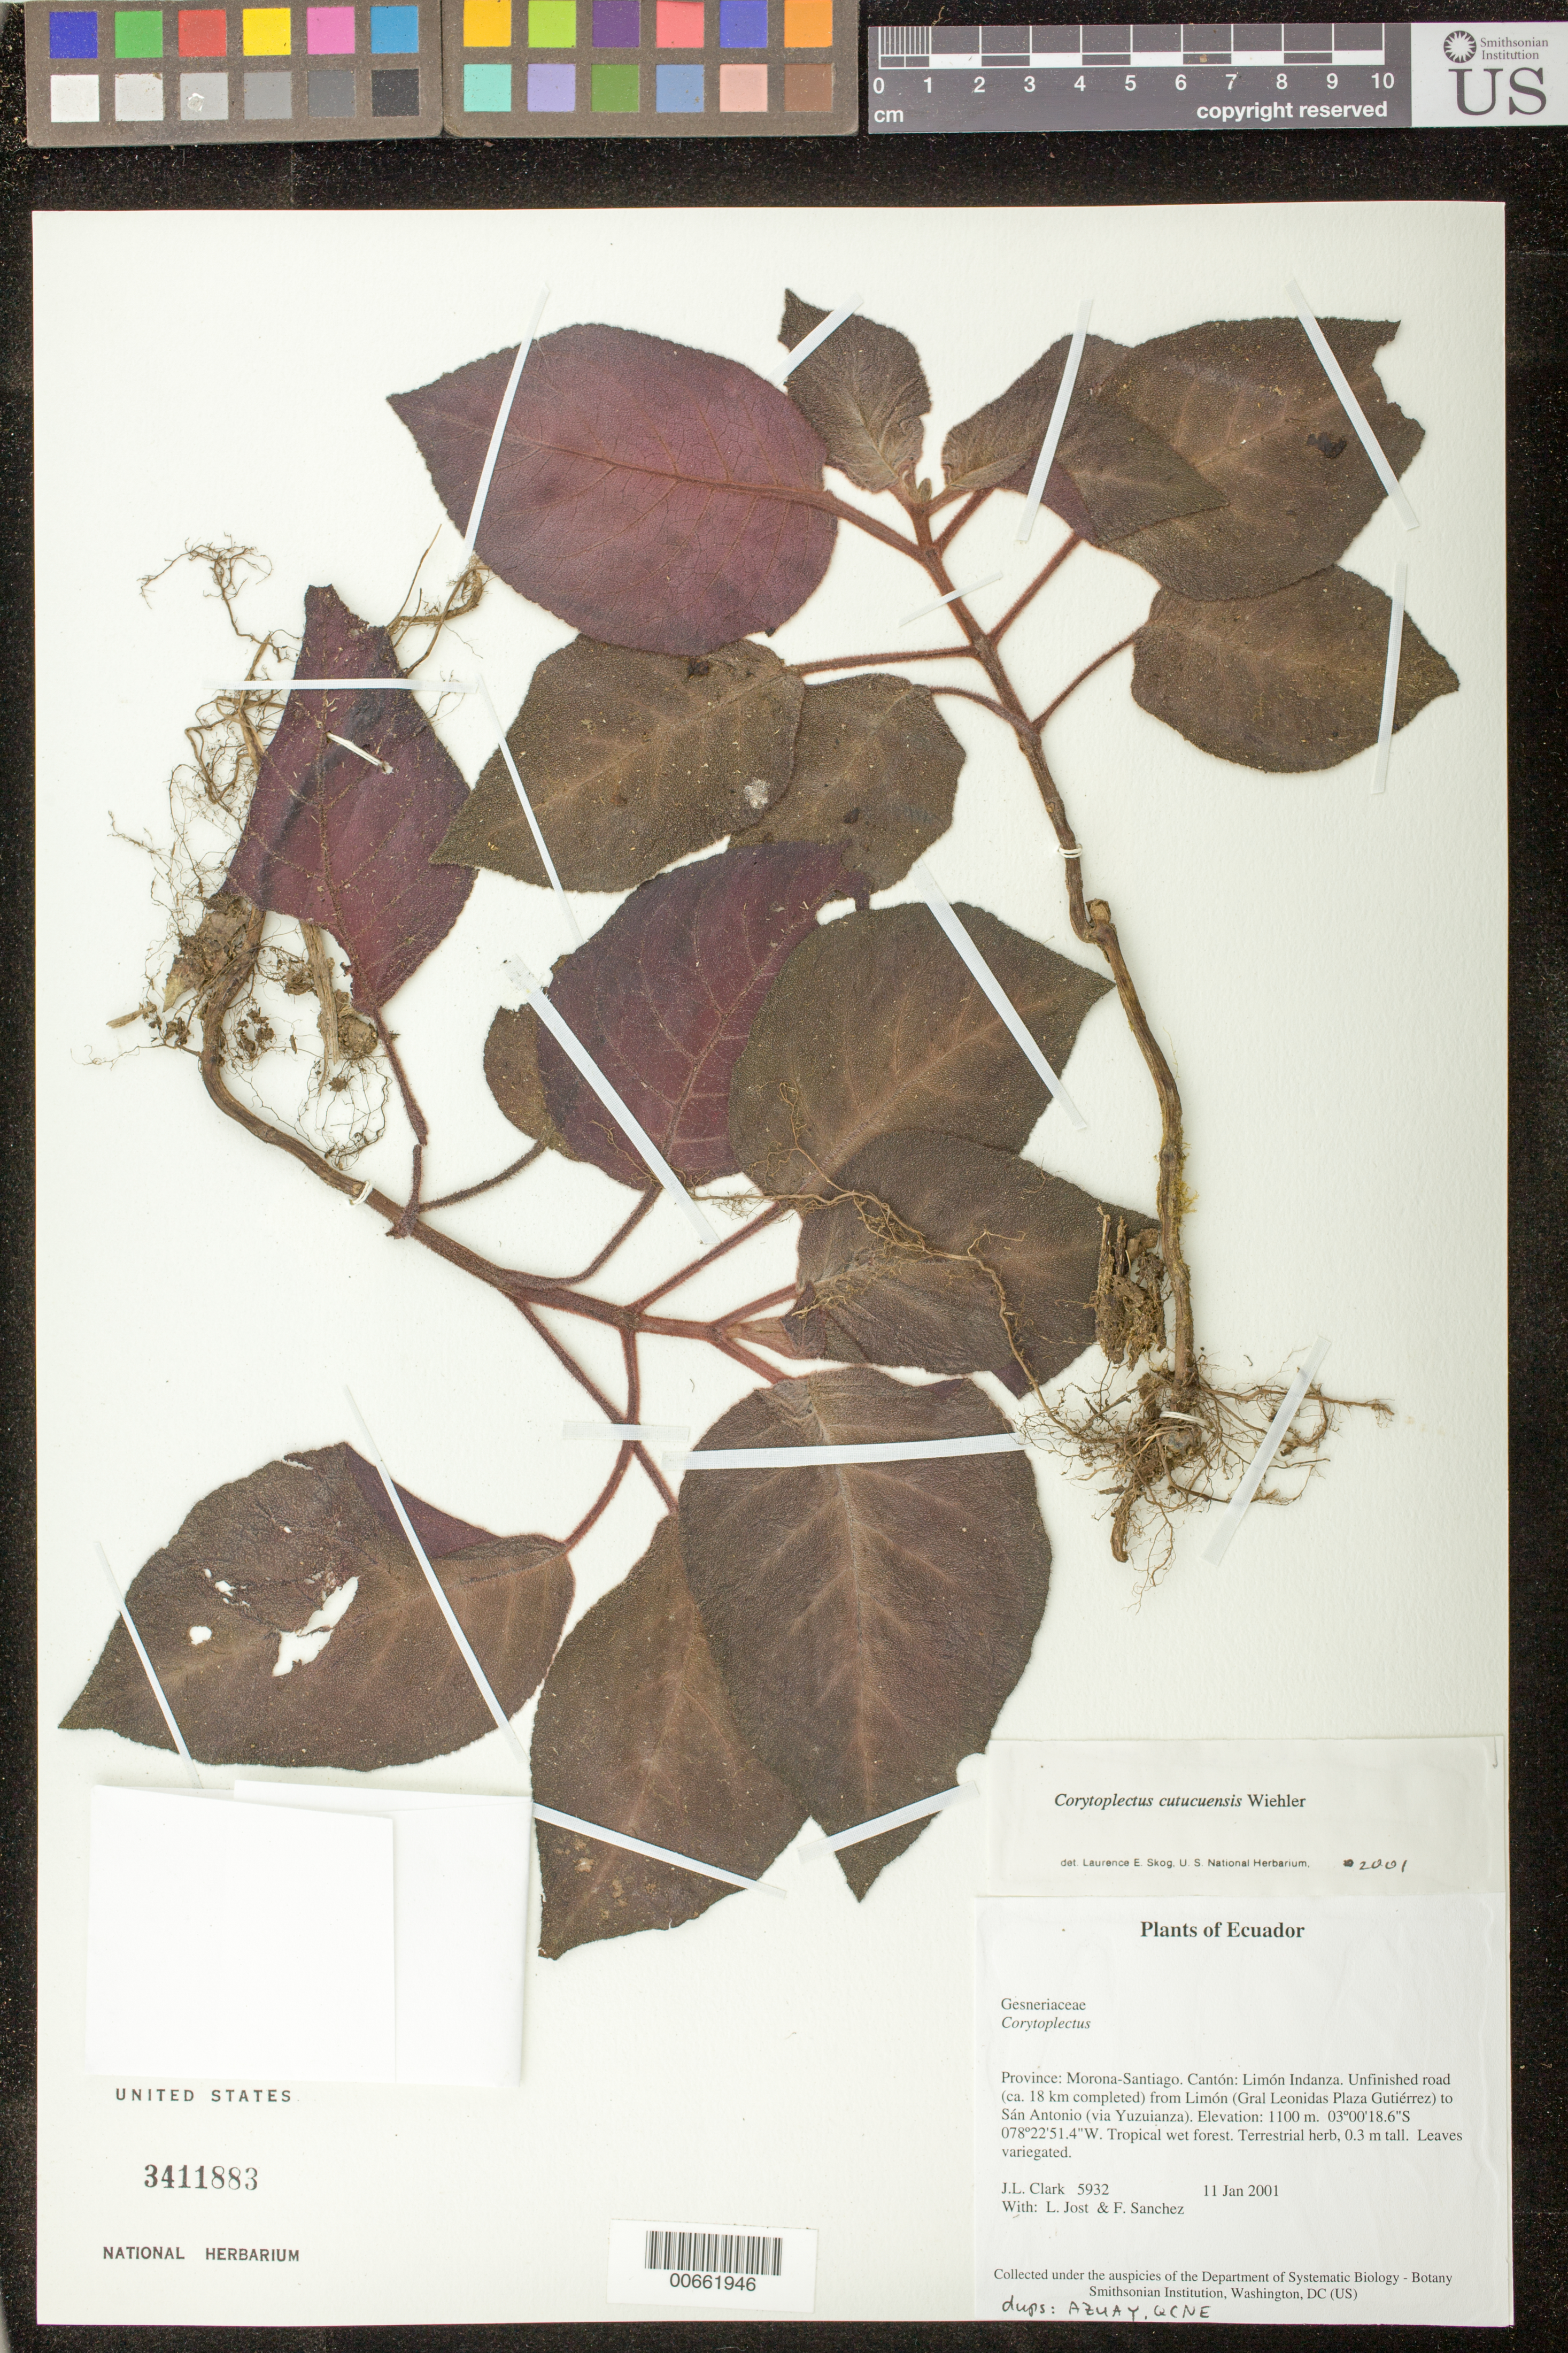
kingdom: Plantae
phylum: Tracheophyta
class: Magnoliopsida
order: Lamiales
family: Gesneriaceae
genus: Corytoplectus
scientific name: Corytoplectus cutucuensis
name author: Wiehler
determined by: Clark, J. L., (SEL), The Marie Selby Botanical Garden (UNITED STATES)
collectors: J. L. Clark, L. Jost & F. Sanchez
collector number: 5932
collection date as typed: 11 Jan 2001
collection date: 2001-01-11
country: Ecuador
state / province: Morona-Santiago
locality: Cantón: Limón Indanza. Unfinished road (ca. 18 km completed) from Limón (Gral Leonidas Plaza Gutiérrez) to Sán Antonio (via Yuzuianza).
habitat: Tropical wet forest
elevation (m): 1100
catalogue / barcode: US 3411883